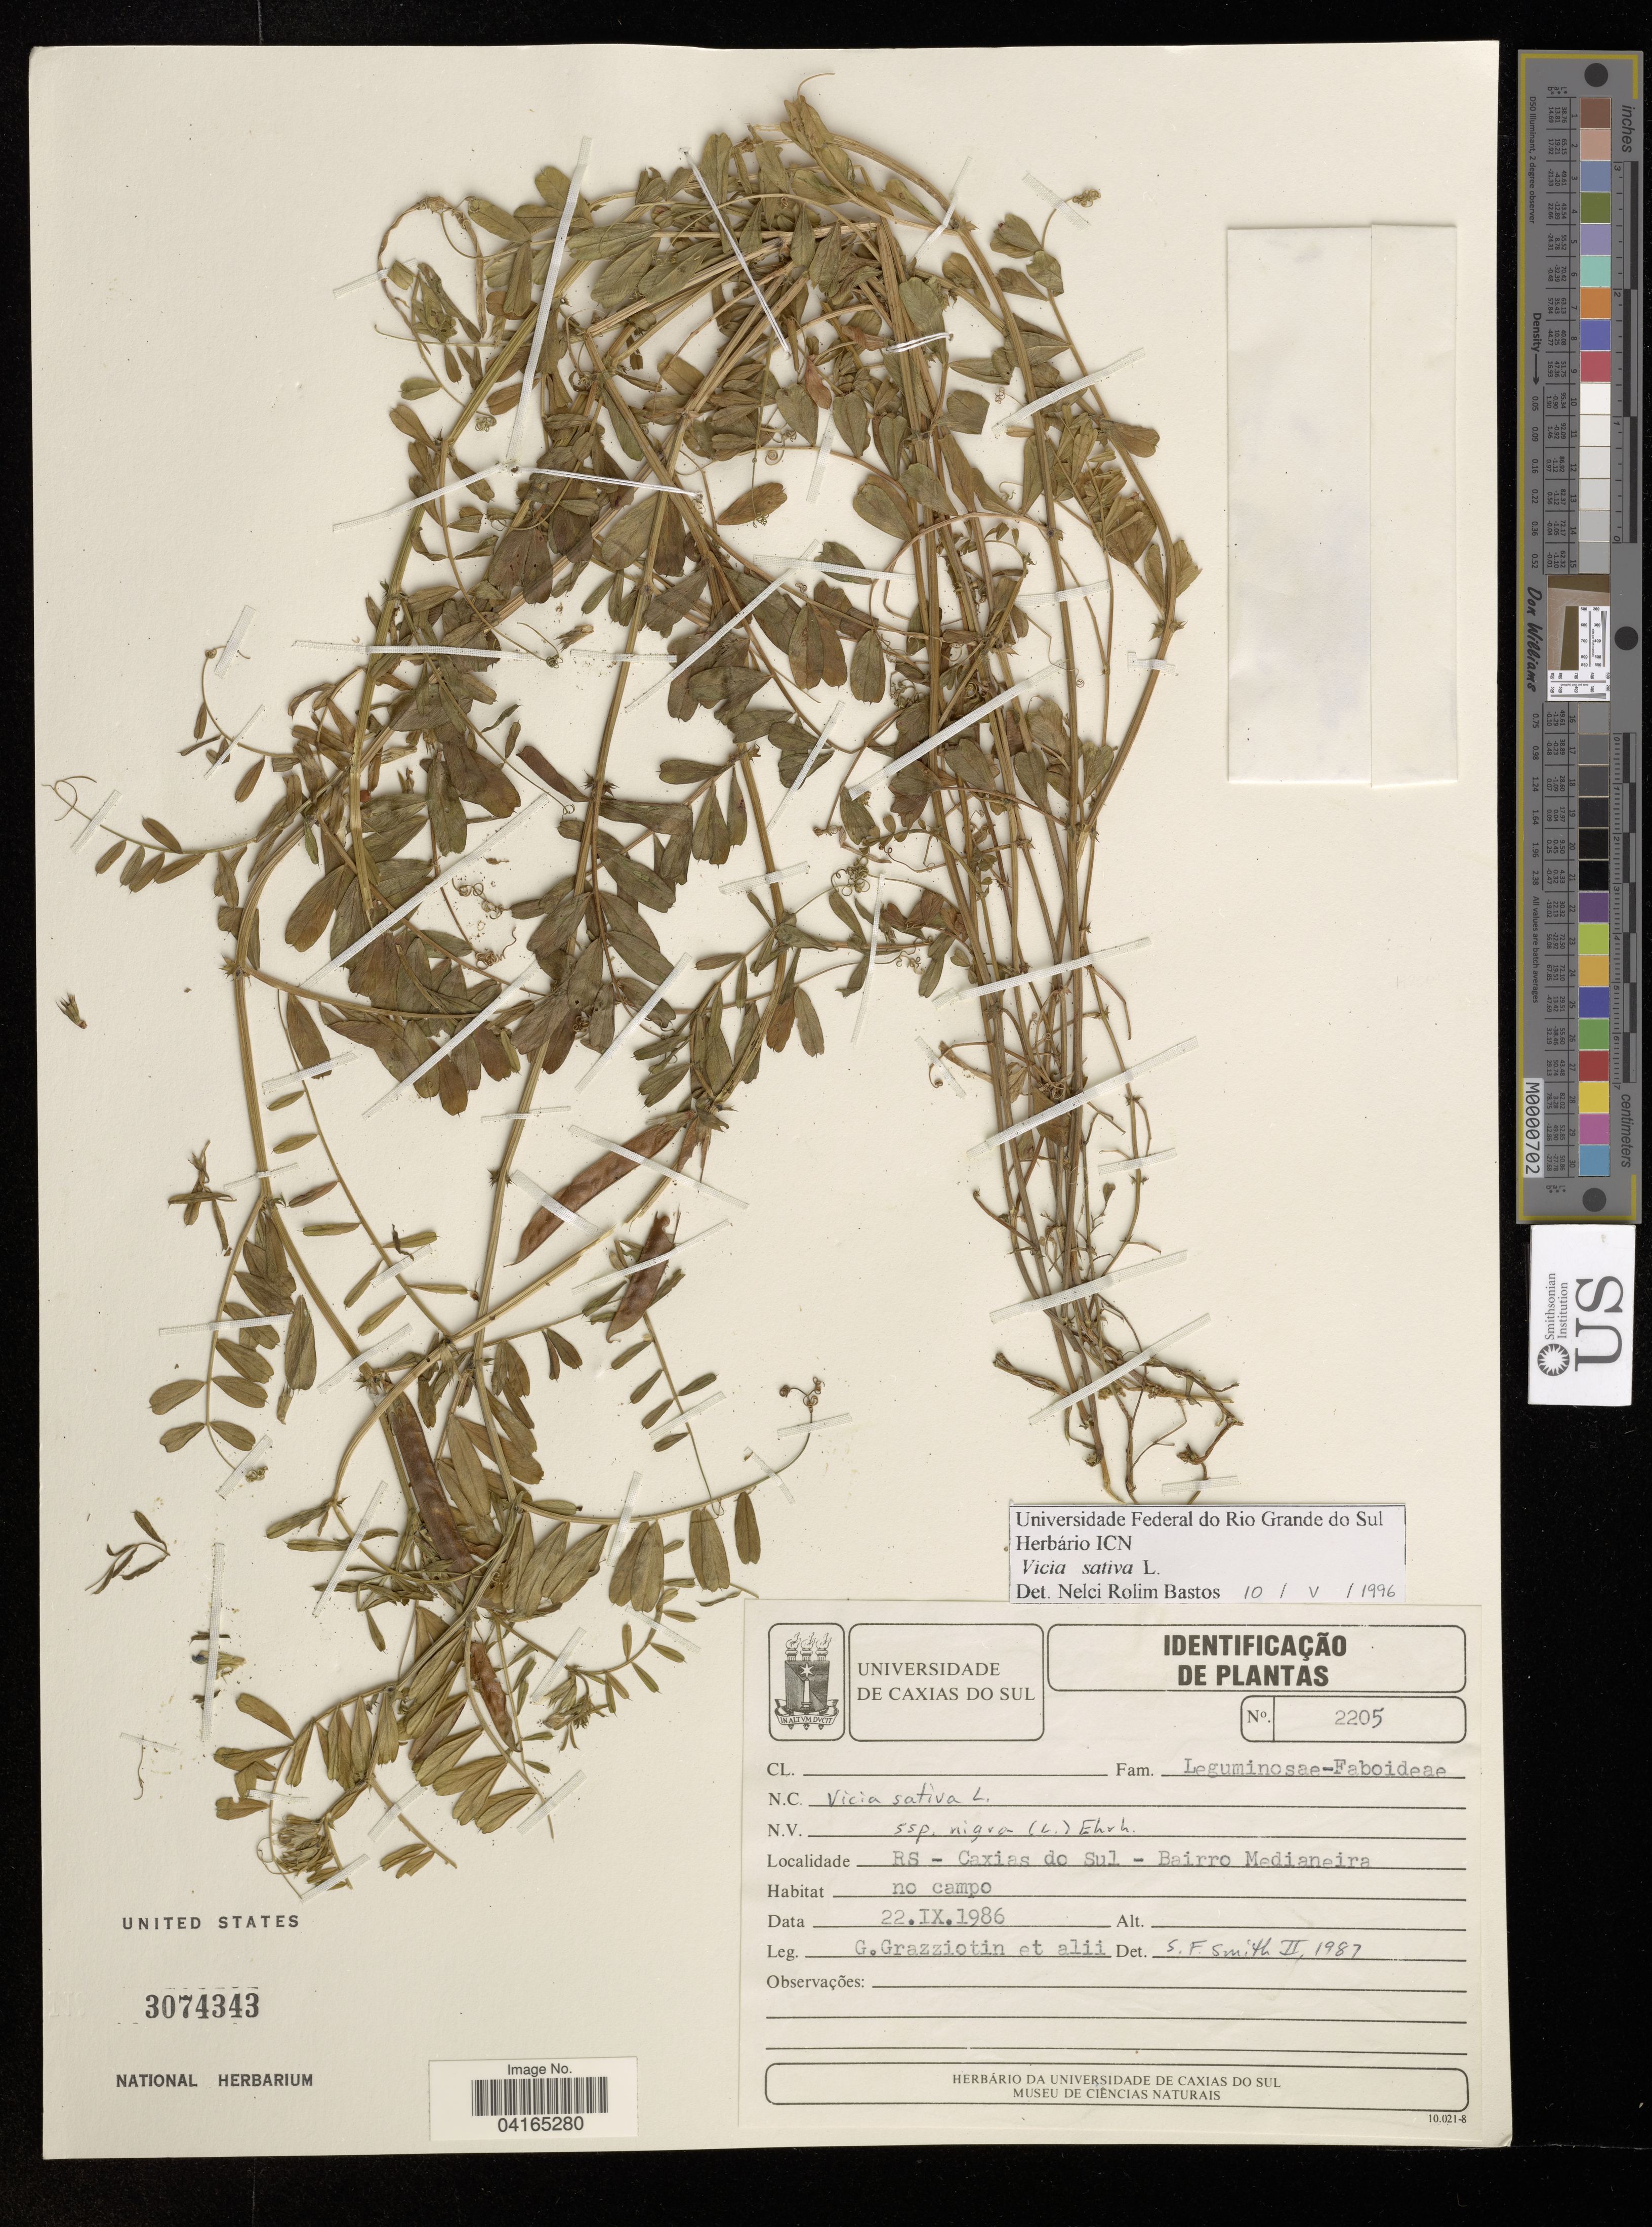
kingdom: Plantae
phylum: Tracheophyta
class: Magnoliopsida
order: Fabales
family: Fabaceae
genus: Vicia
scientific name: Vicia sativa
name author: L.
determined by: Hechenleitner, Paulina, RBG Edinburgh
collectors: G. Grazziotin & et al.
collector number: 2205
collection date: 1986-09-22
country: Brazil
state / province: Rio Grande do Sul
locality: Caxias do Sul - Bairro Medianeira.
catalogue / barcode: US 3074343